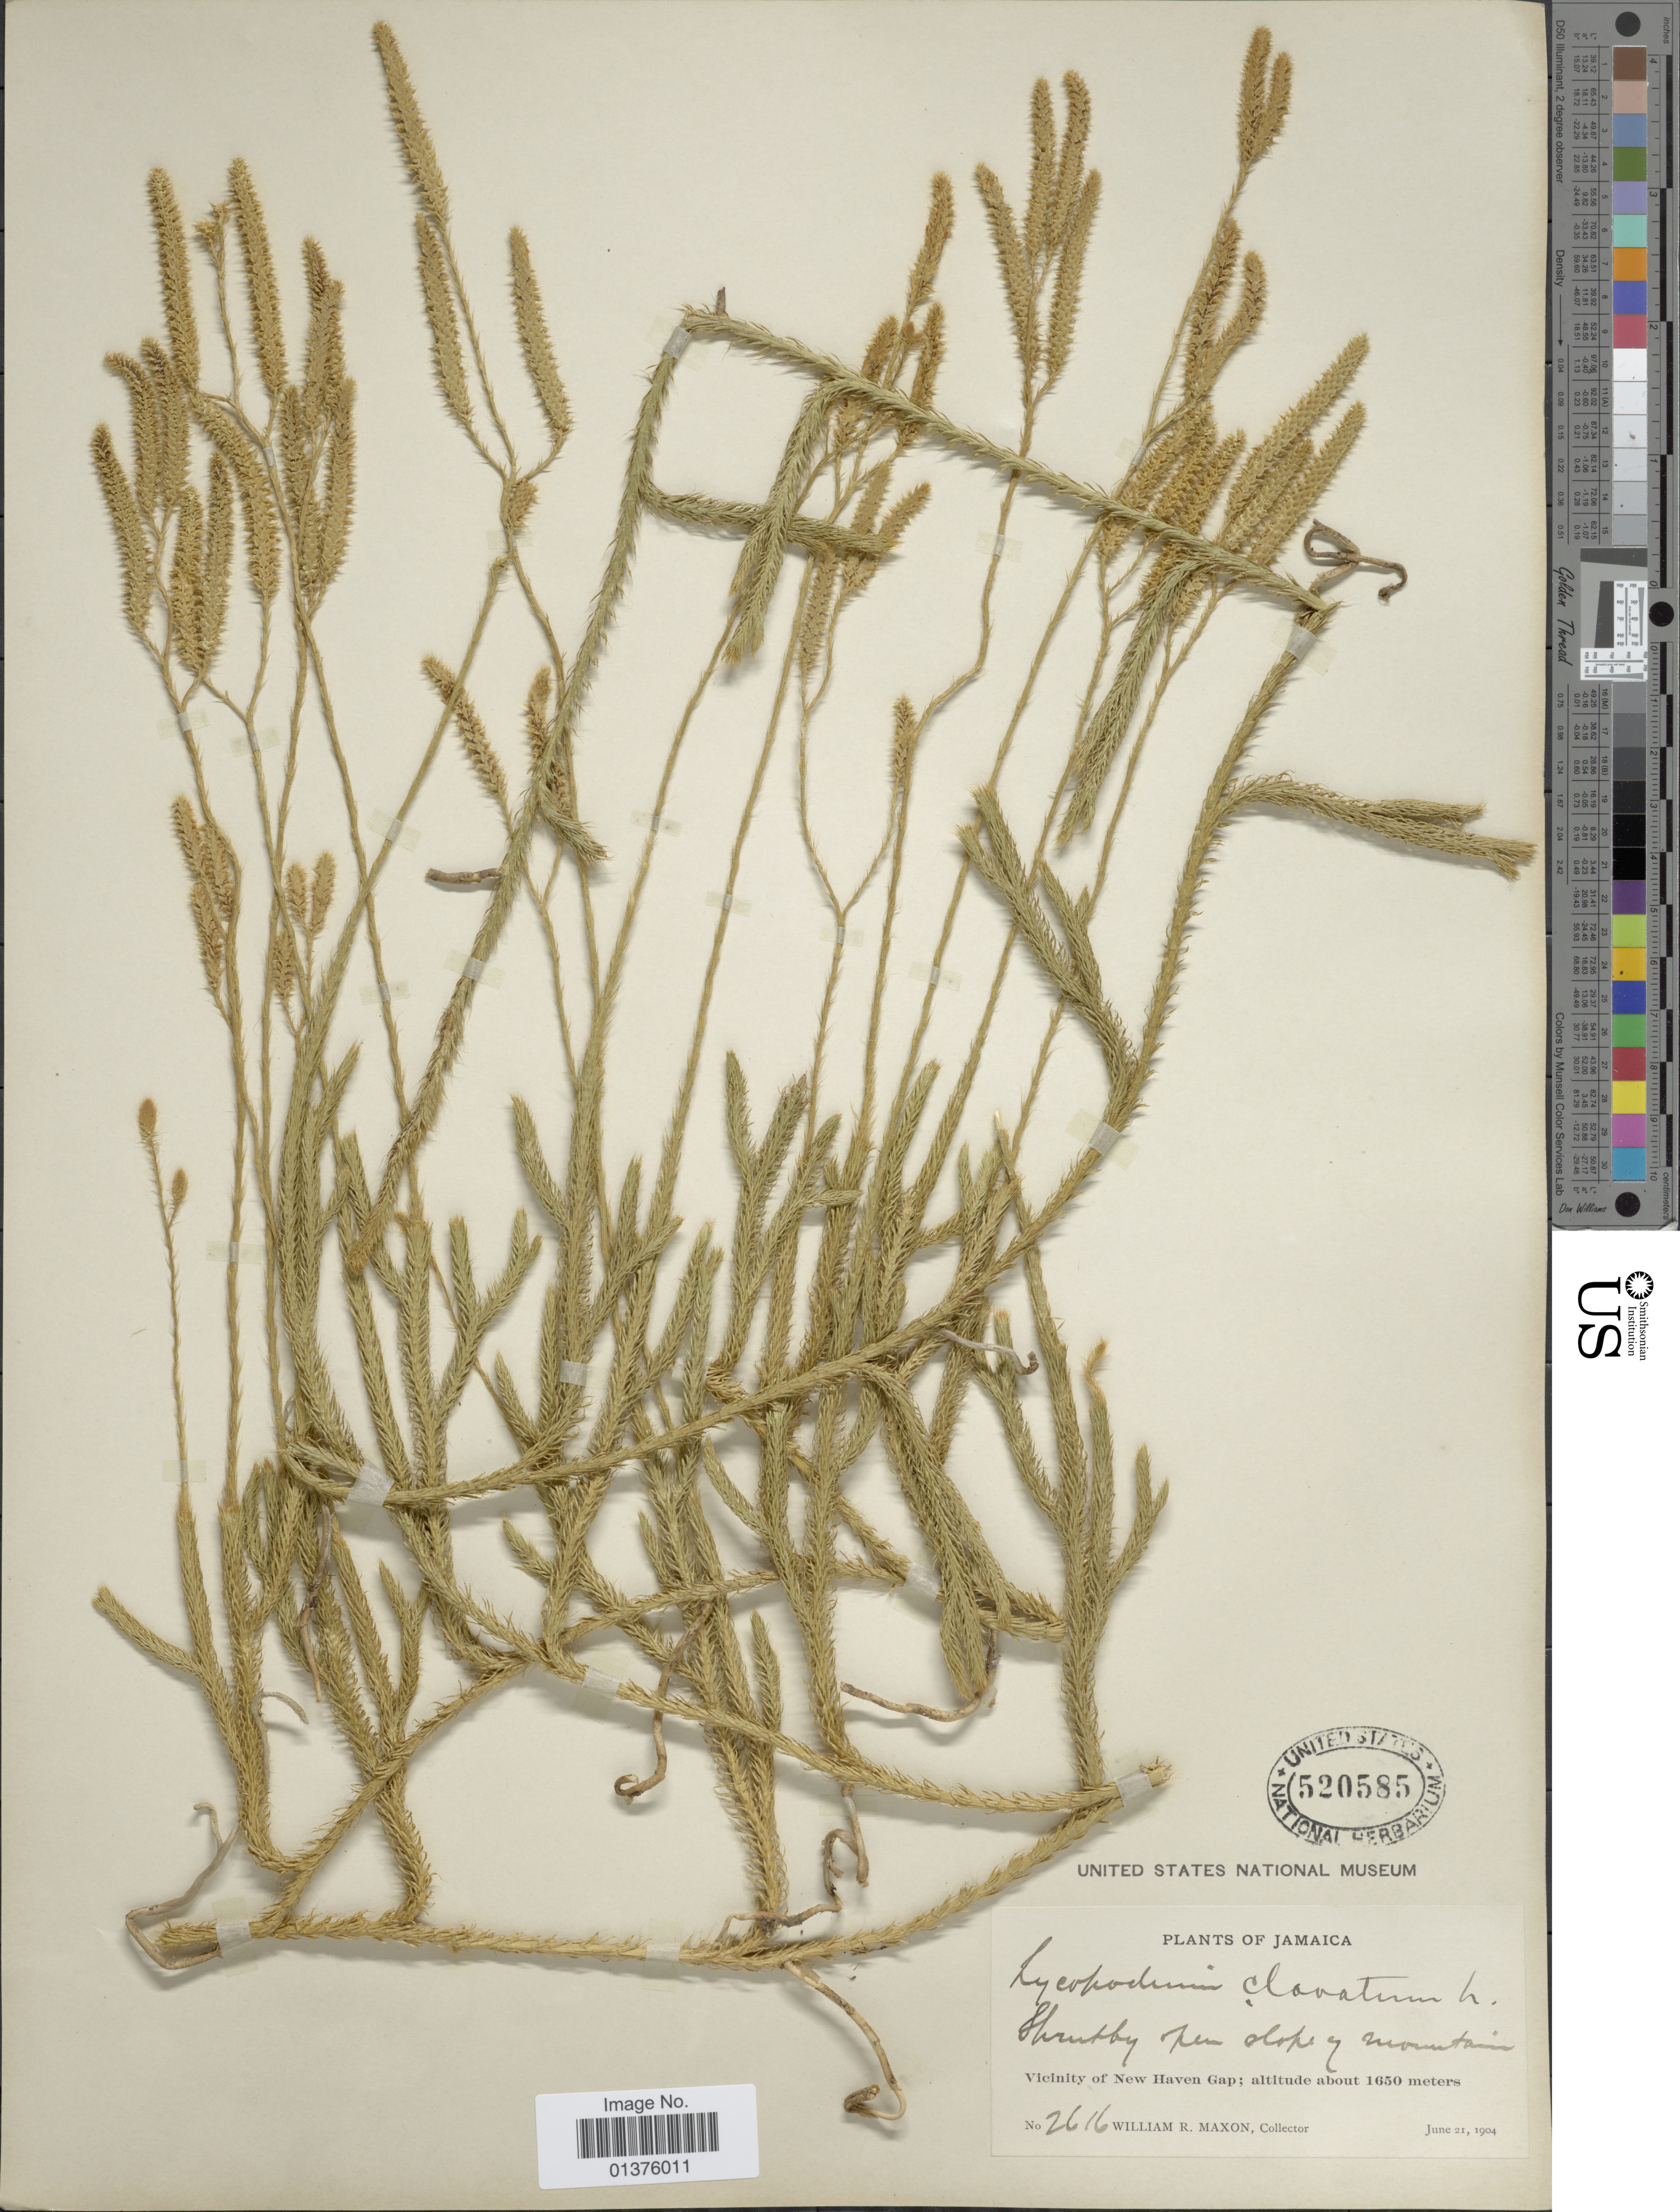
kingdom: Plantae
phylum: Tracheophyta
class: Lycopodiopsida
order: Lycopodiales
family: Lycopodiaceae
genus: Lycopodium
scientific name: Lycopodium clavatum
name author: L.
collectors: W. R. Maxon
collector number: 2616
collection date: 1904-06-21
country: Jamaica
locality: Vicinity of New Haven Gap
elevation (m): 1650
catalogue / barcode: US 520585